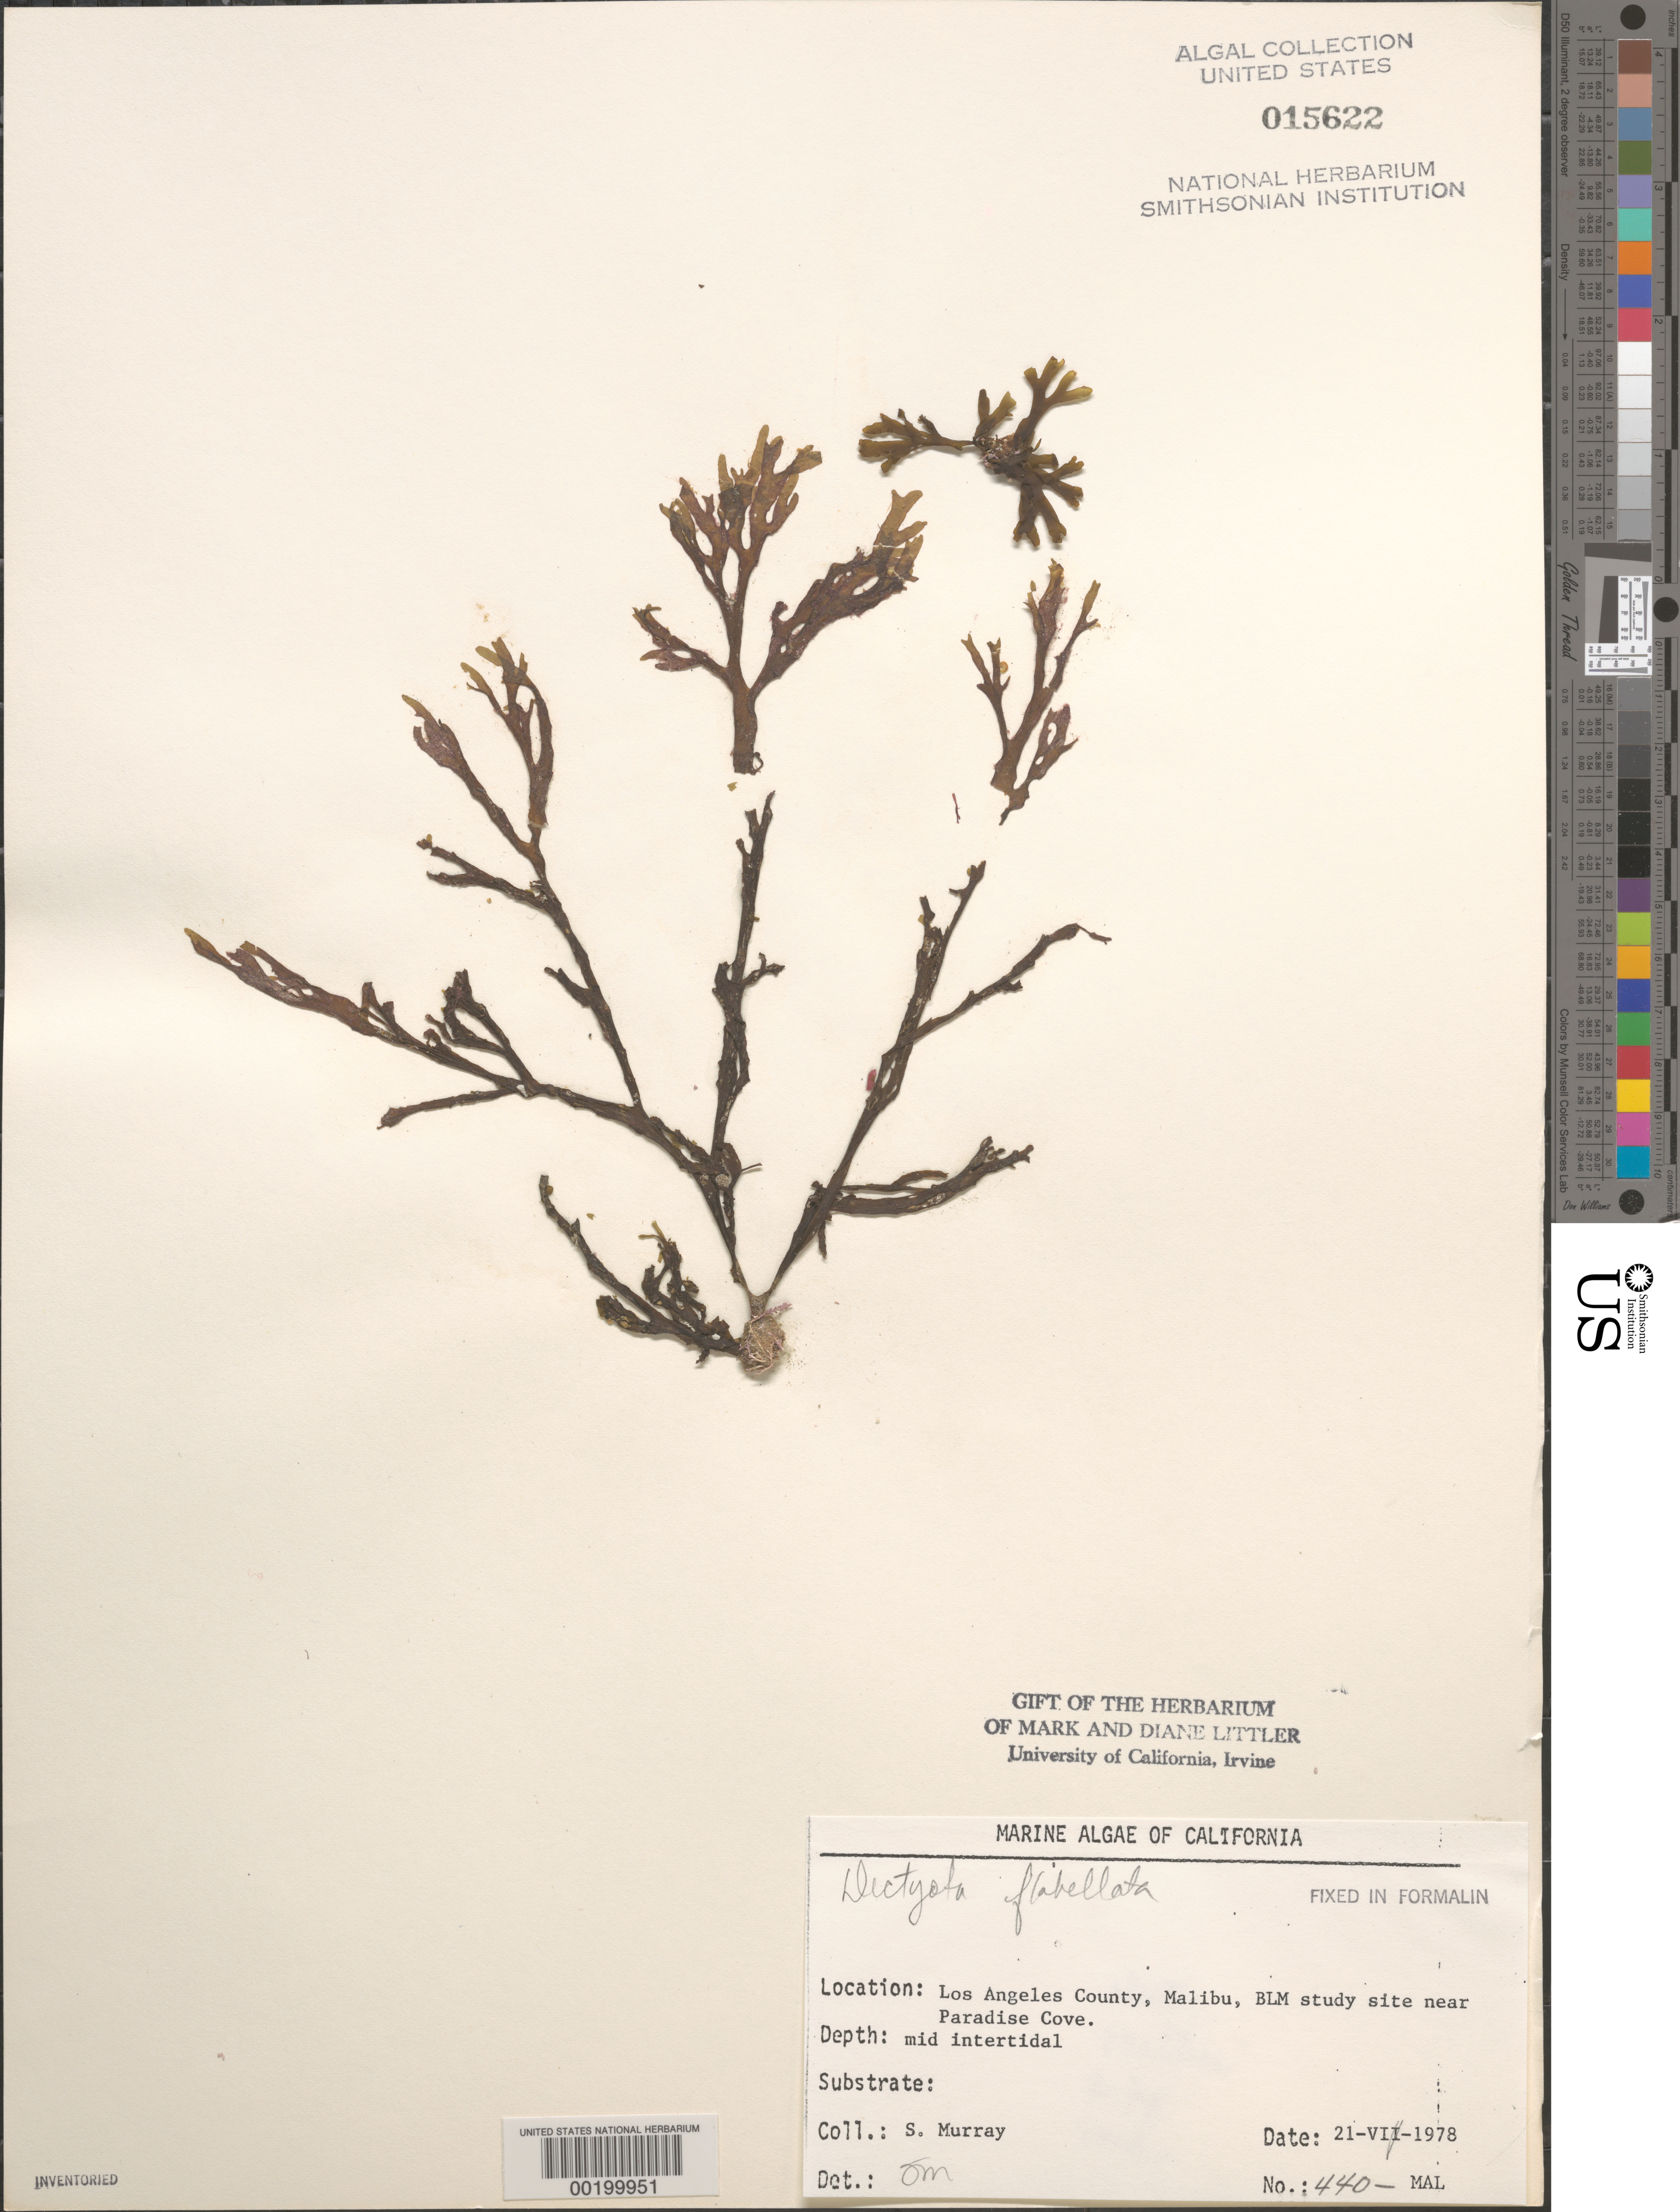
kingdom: Chromista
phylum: Ochrophyta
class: Phaeophyceae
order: Dictyotales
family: Dictyotaceae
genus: Dictyota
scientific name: Dictyota flabellata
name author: (Collins) Setch. & N.L. Gardner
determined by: Murray, S. N.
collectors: S. N. Murray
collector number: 440-mal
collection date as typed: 21 Jun 1978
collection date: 1978-06-21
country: United States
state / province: California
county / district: Los Angeles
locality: Malibu, near Paradise Cove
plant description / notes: BLM-SOCALBIGHT Rocky Intertidal Survey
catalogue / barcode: US 15622